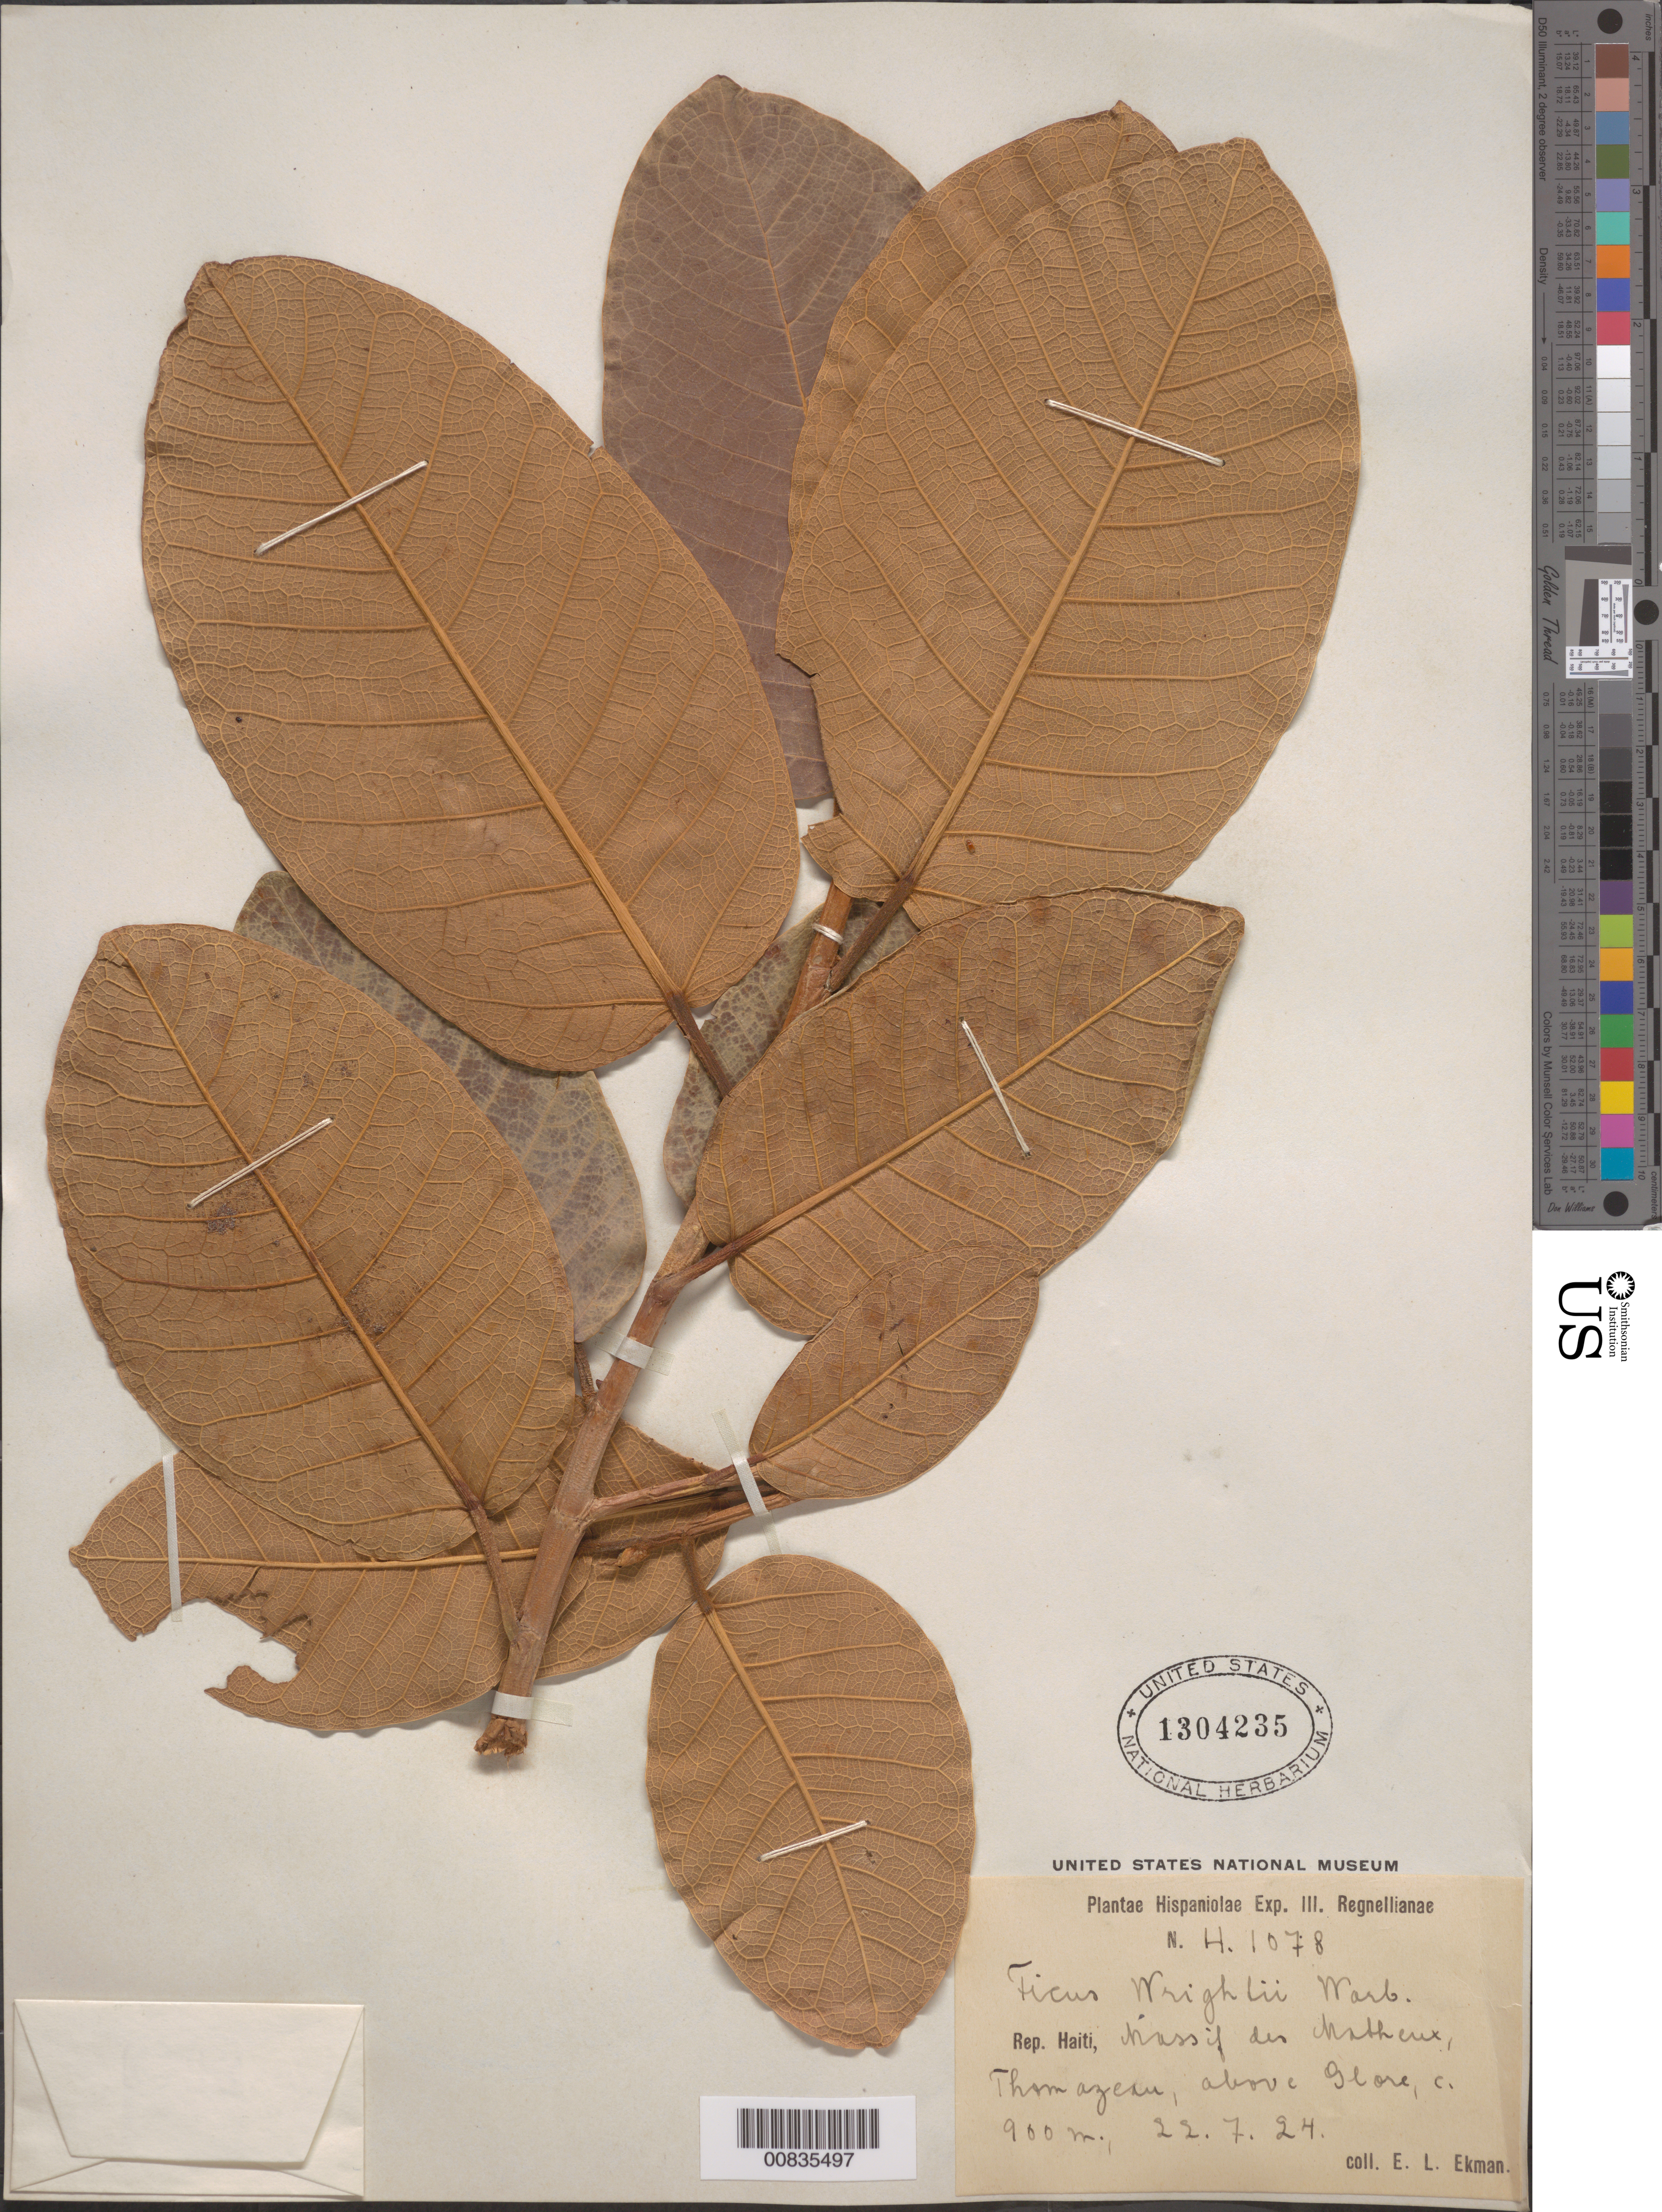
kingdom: Plantae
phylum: Tracheophyta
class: Magnoliopsida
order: Rosales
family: Moraceae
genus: Ficus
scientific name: Ficus wrightii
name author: Warb.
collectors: E. L. Ekman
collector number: H 1078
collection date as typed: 22 Jul 1924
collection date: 1924-07-22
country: Haiti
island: Hispaniola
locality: Massif des Matheux, Thomazeau, above Glore.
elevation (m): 900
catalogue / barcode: US 1304235